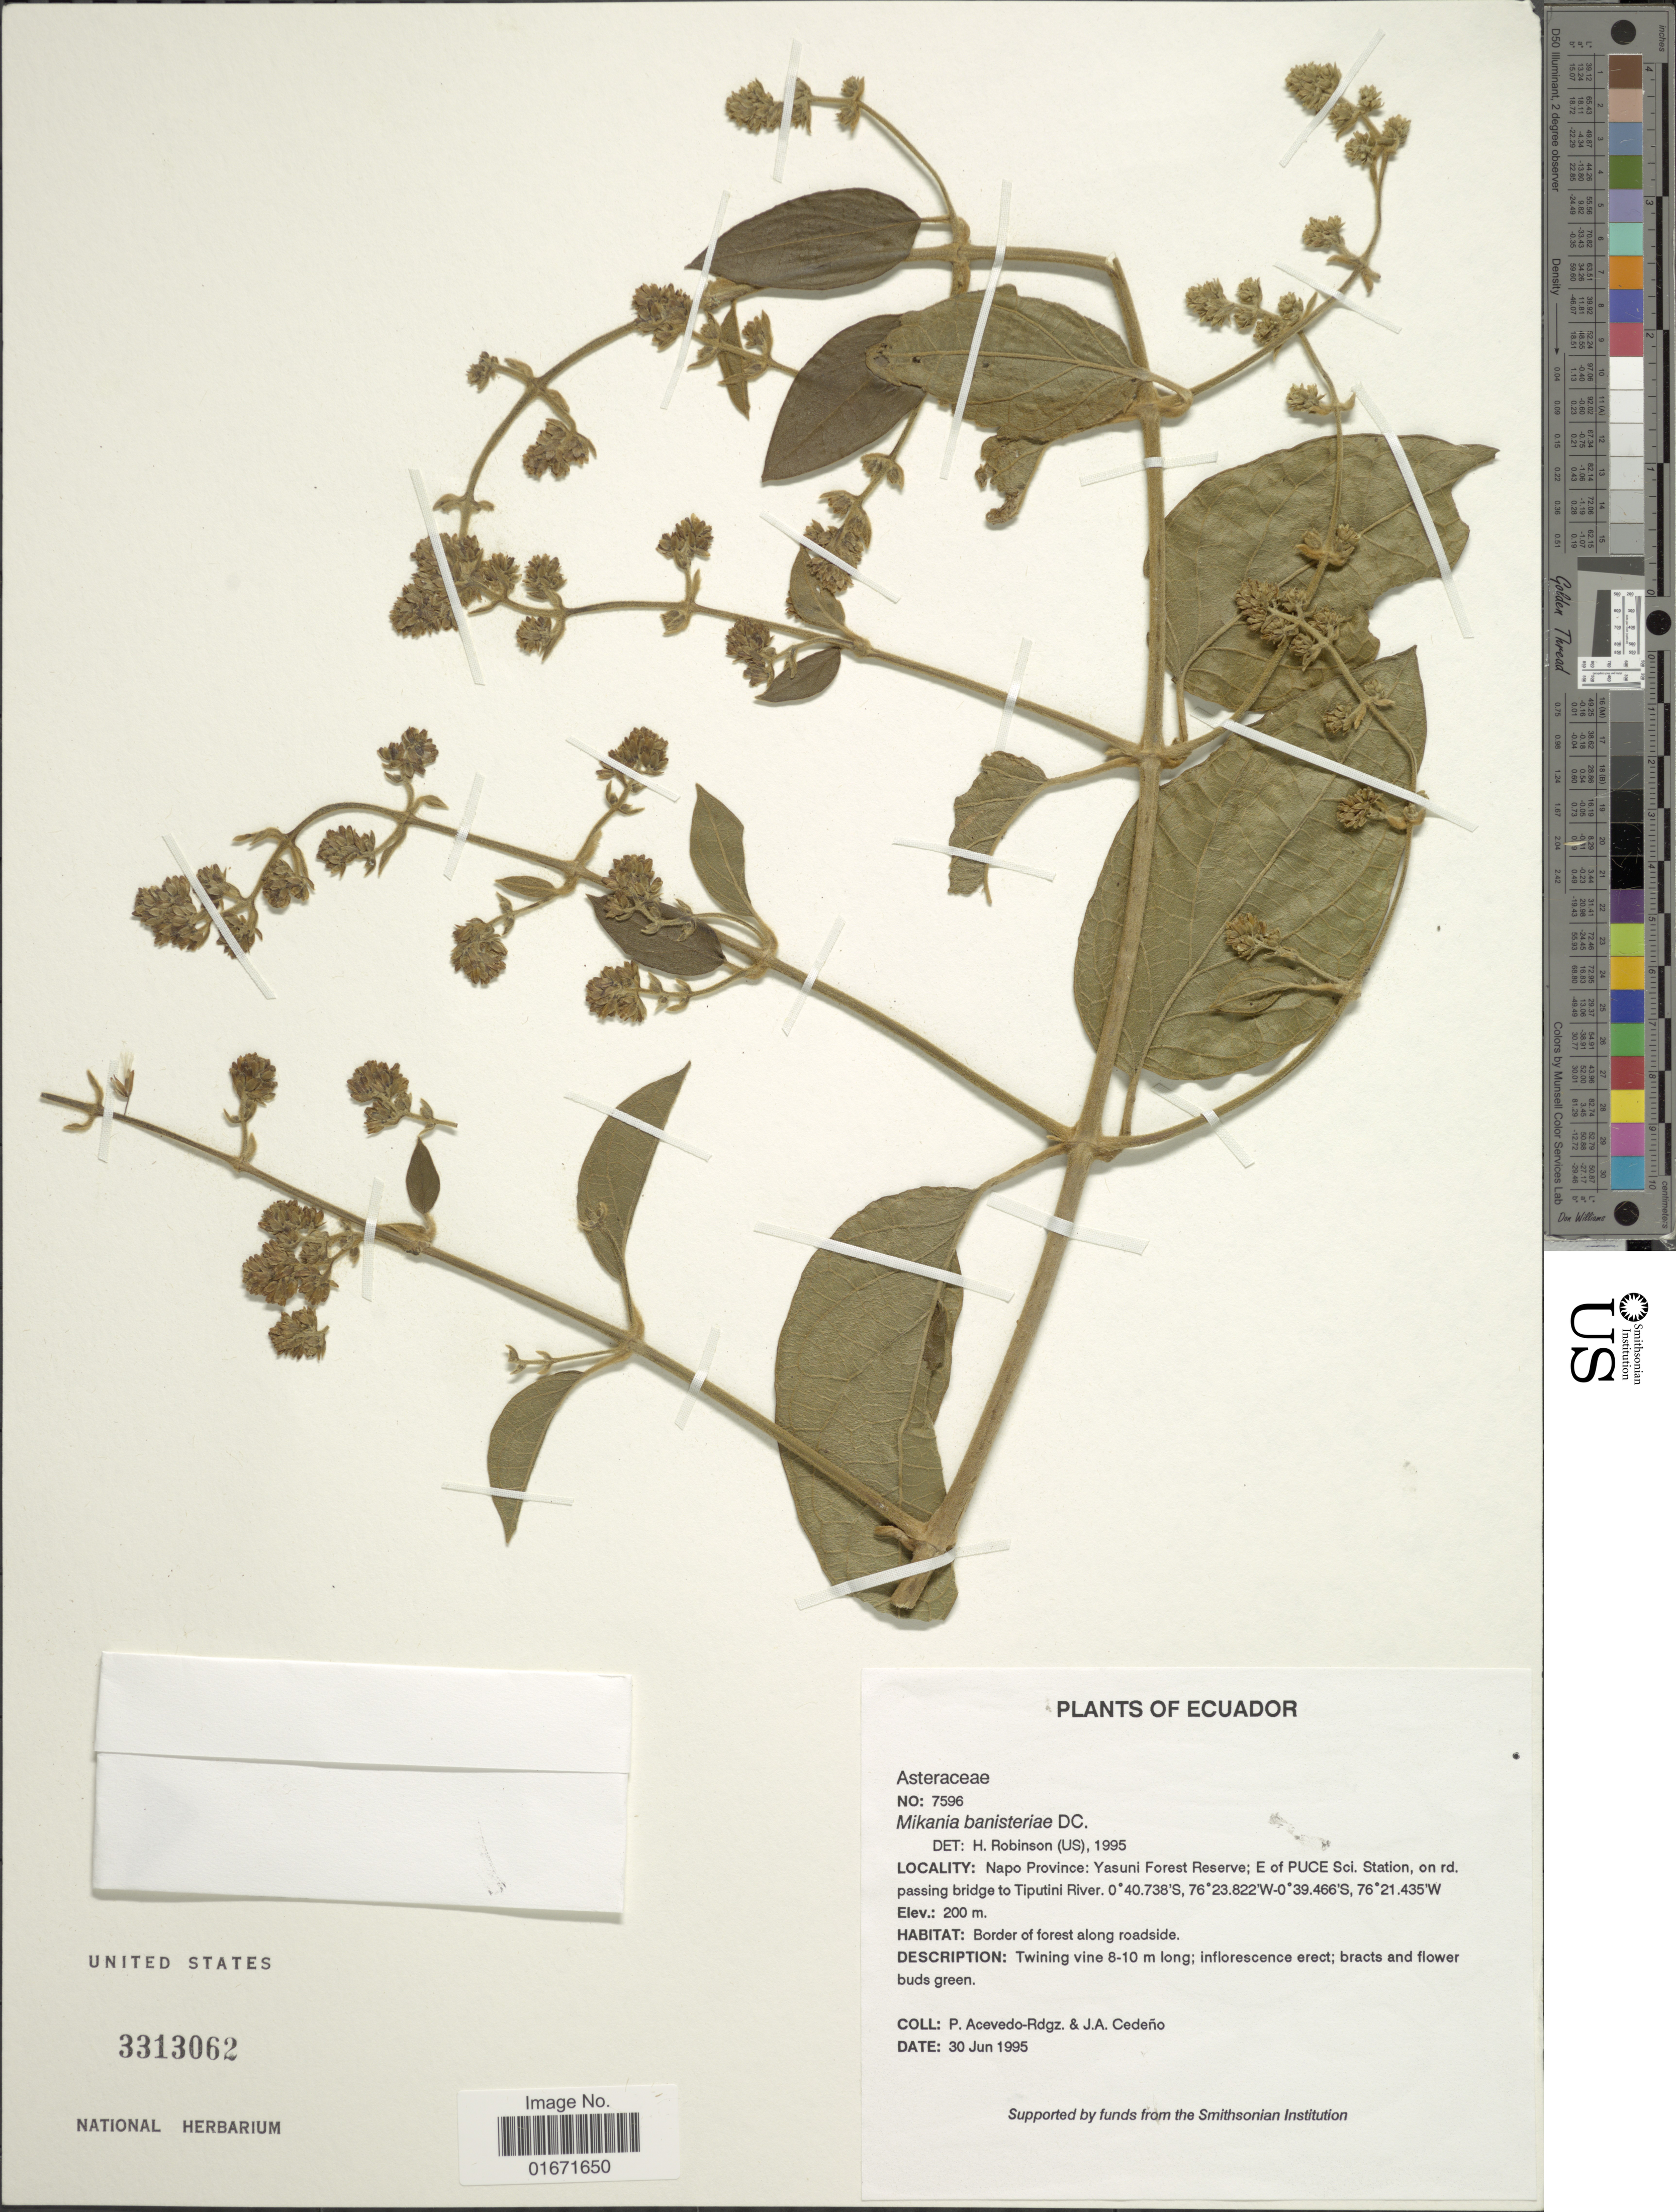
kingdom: Plantae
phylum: Tracheophyta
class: Magnoliopsida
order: Asterales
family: Asteraceae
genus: Mikania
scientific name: Mikania banisteriae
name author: DC.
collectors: P. Acevedo-Rodr. & J. A. Cedeno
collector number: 7596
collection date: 1995-06-30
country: Ecuador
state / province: Napo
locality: Napo Province: Yasuni Forest Reserve; E of Puce Sci. Station, on rd. passing bridge to Tiputini River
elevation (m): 200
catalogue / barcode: US 3313062